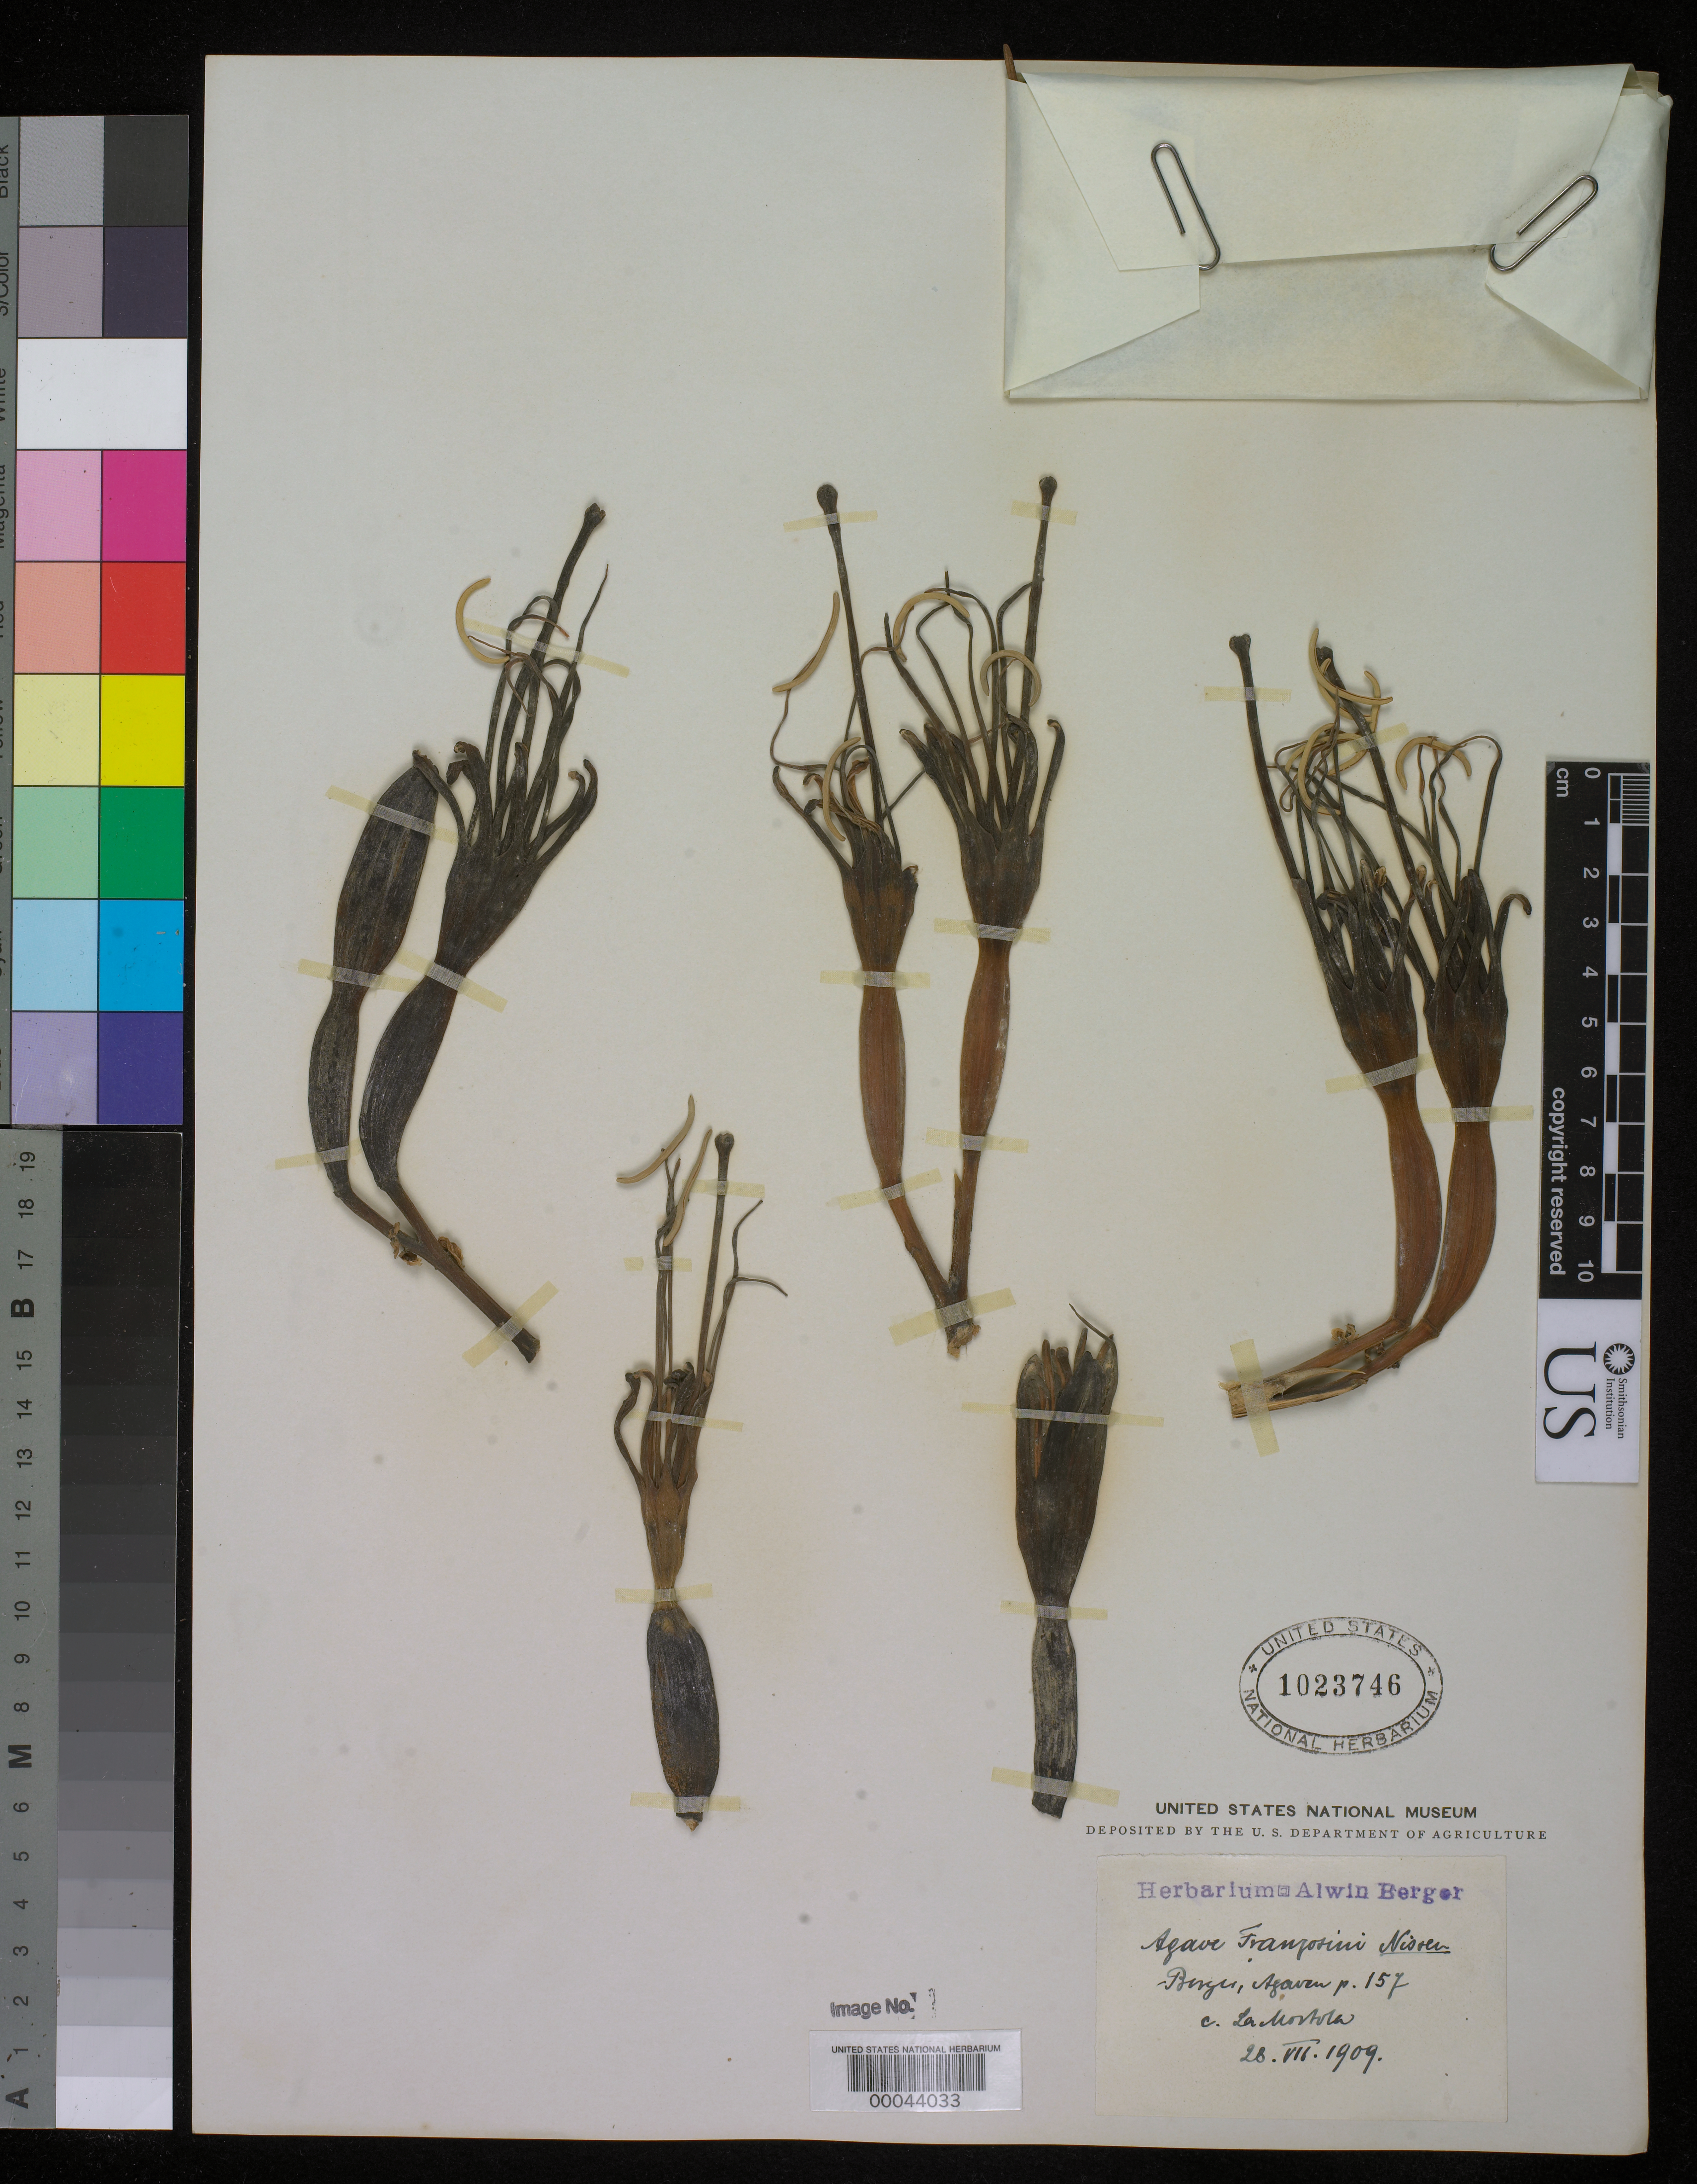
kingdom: Plantae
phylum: Tracheophyta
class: Liliopsida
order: Asparagales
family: Asparagaceae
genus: Agave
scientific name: Agave franzosini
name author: P. Sewell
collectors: ex herb. A. Berger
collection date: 1909-06-02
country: Mexico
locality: Cultivated at La Mortola, Italy.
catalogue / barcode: US 1023746